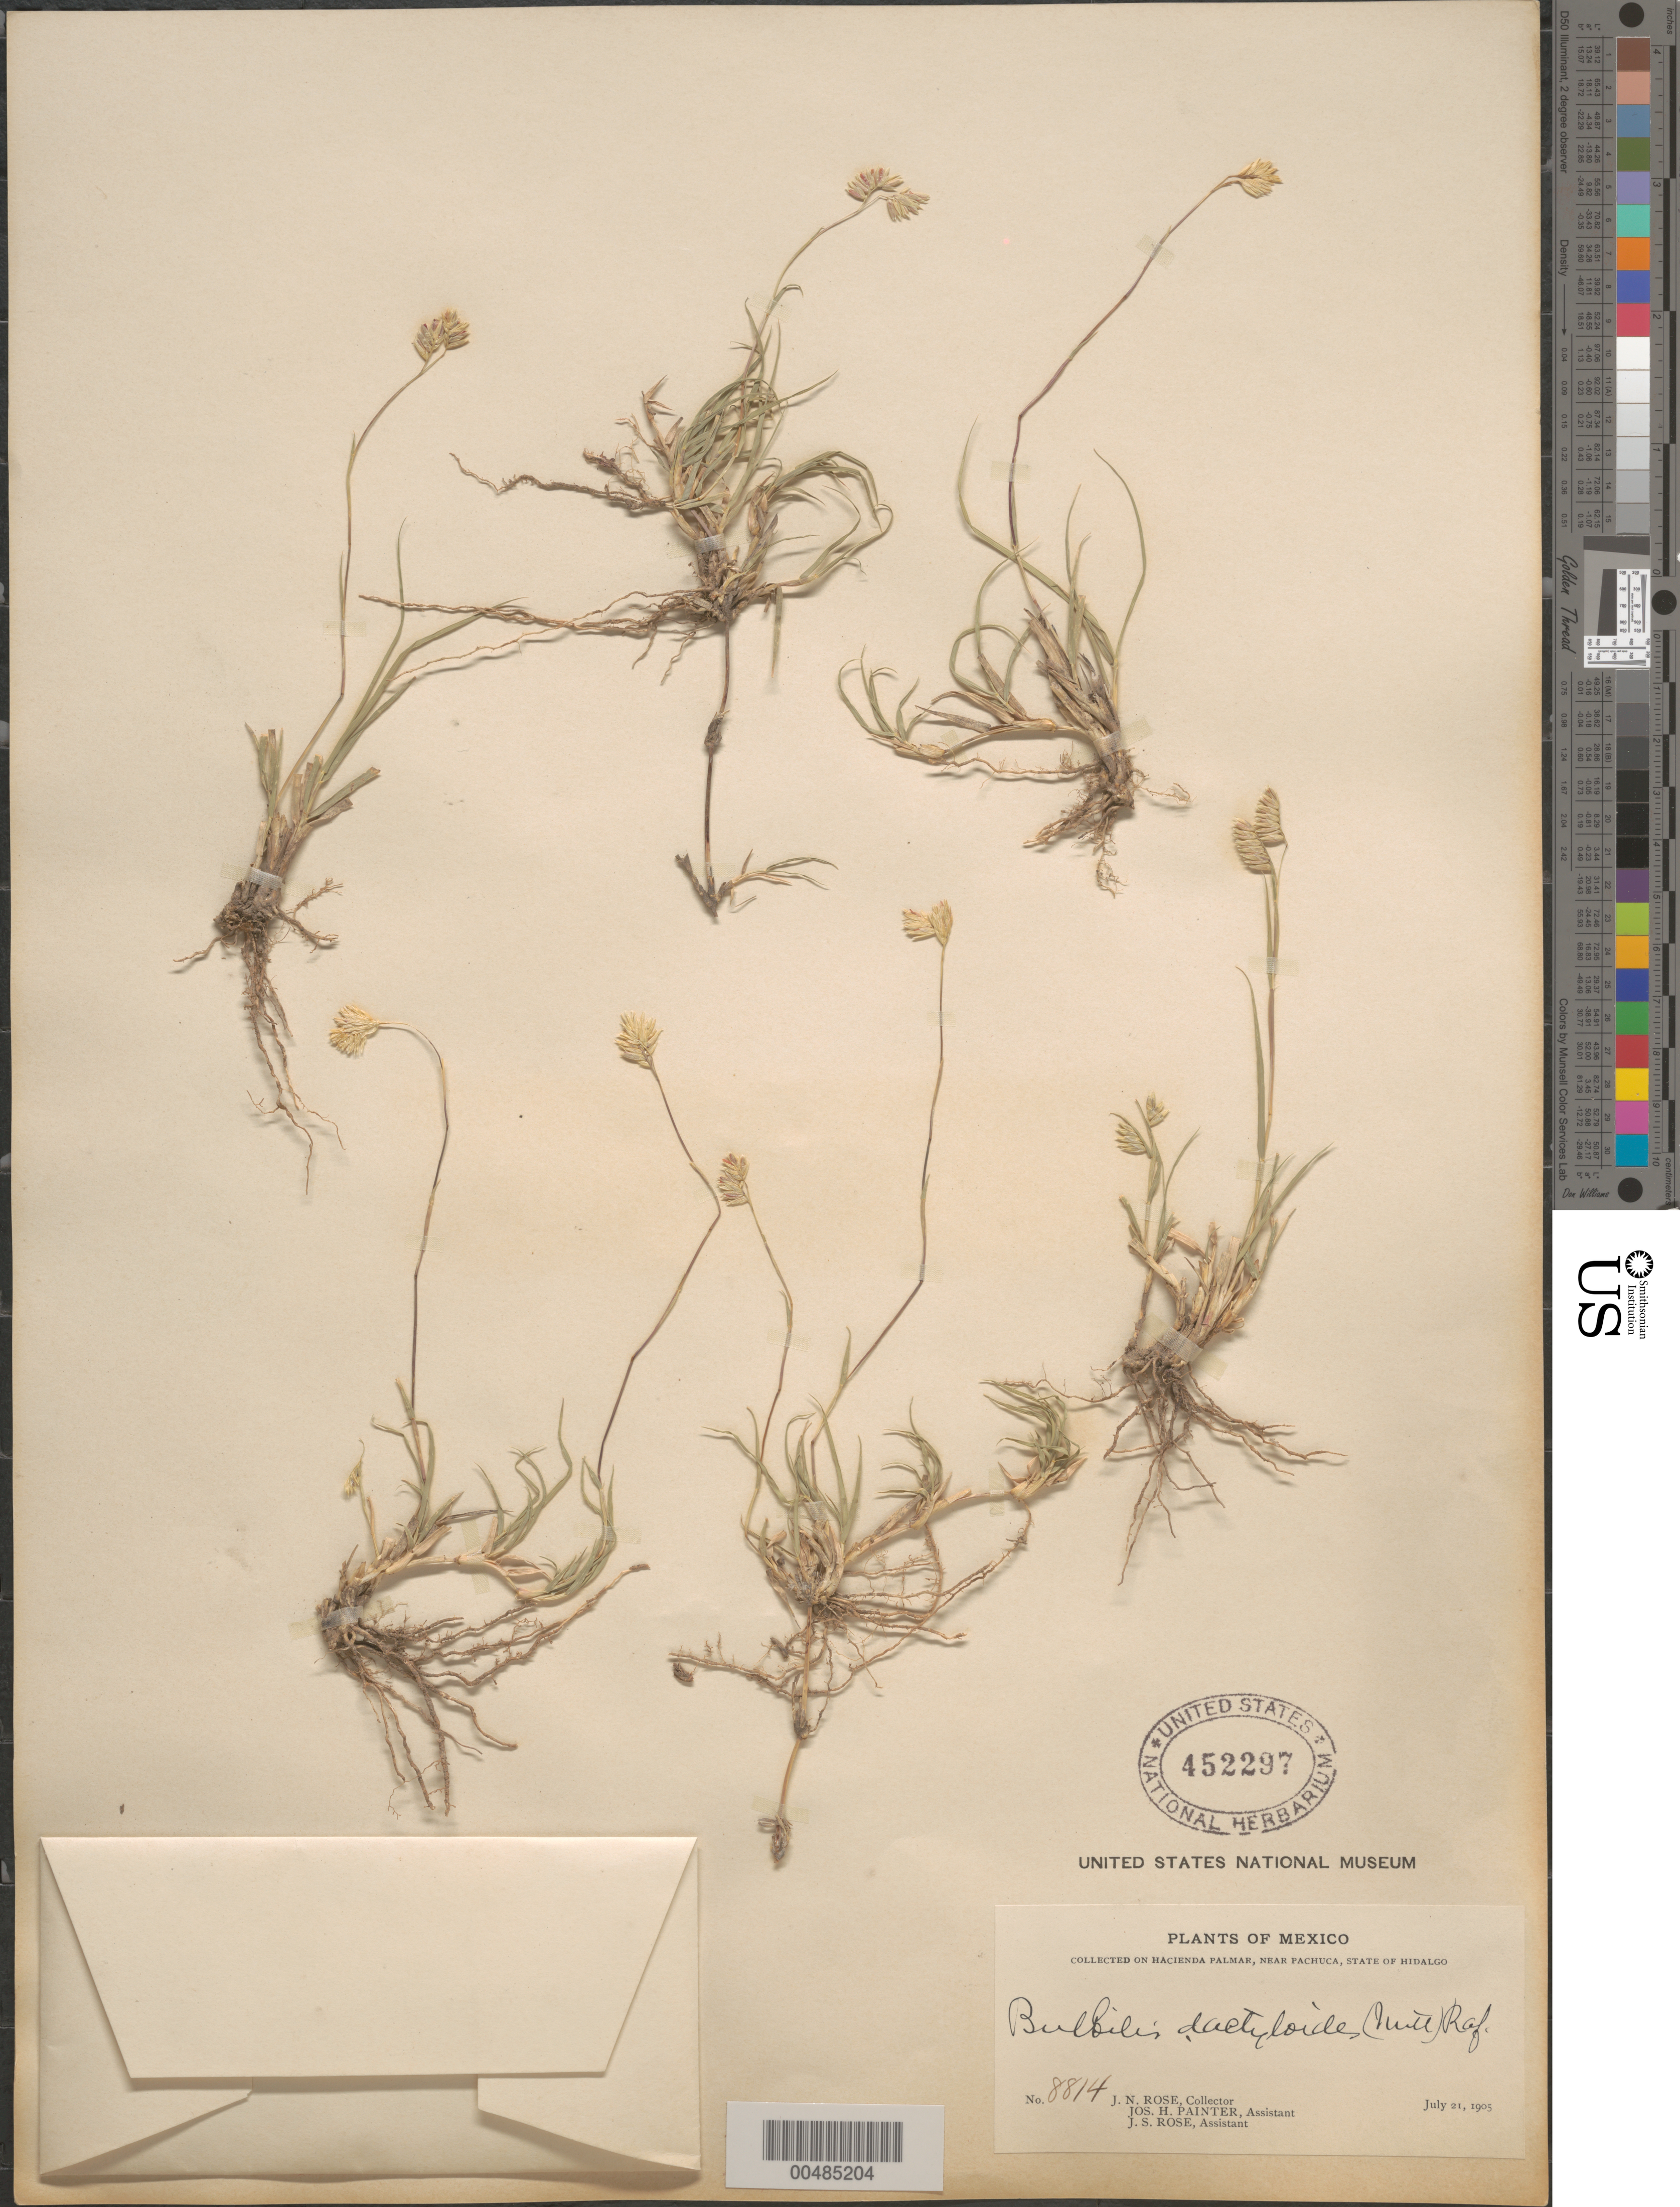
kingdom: Plantae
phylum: Tracheophyta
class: Liliopsida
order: Poales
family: Poaceae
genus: Buchloe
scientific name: Buchloe dactyloides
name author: (Nutt.) Engelm.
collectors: J. N. Rose, J. H. Painter & J. S. Rose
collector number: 8814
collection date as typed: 21 Jul 1905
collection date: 1905-07-21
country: Mexico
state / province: Hidalgo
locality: Hacienda Palmar, near Pachuca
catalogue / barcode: US 452297